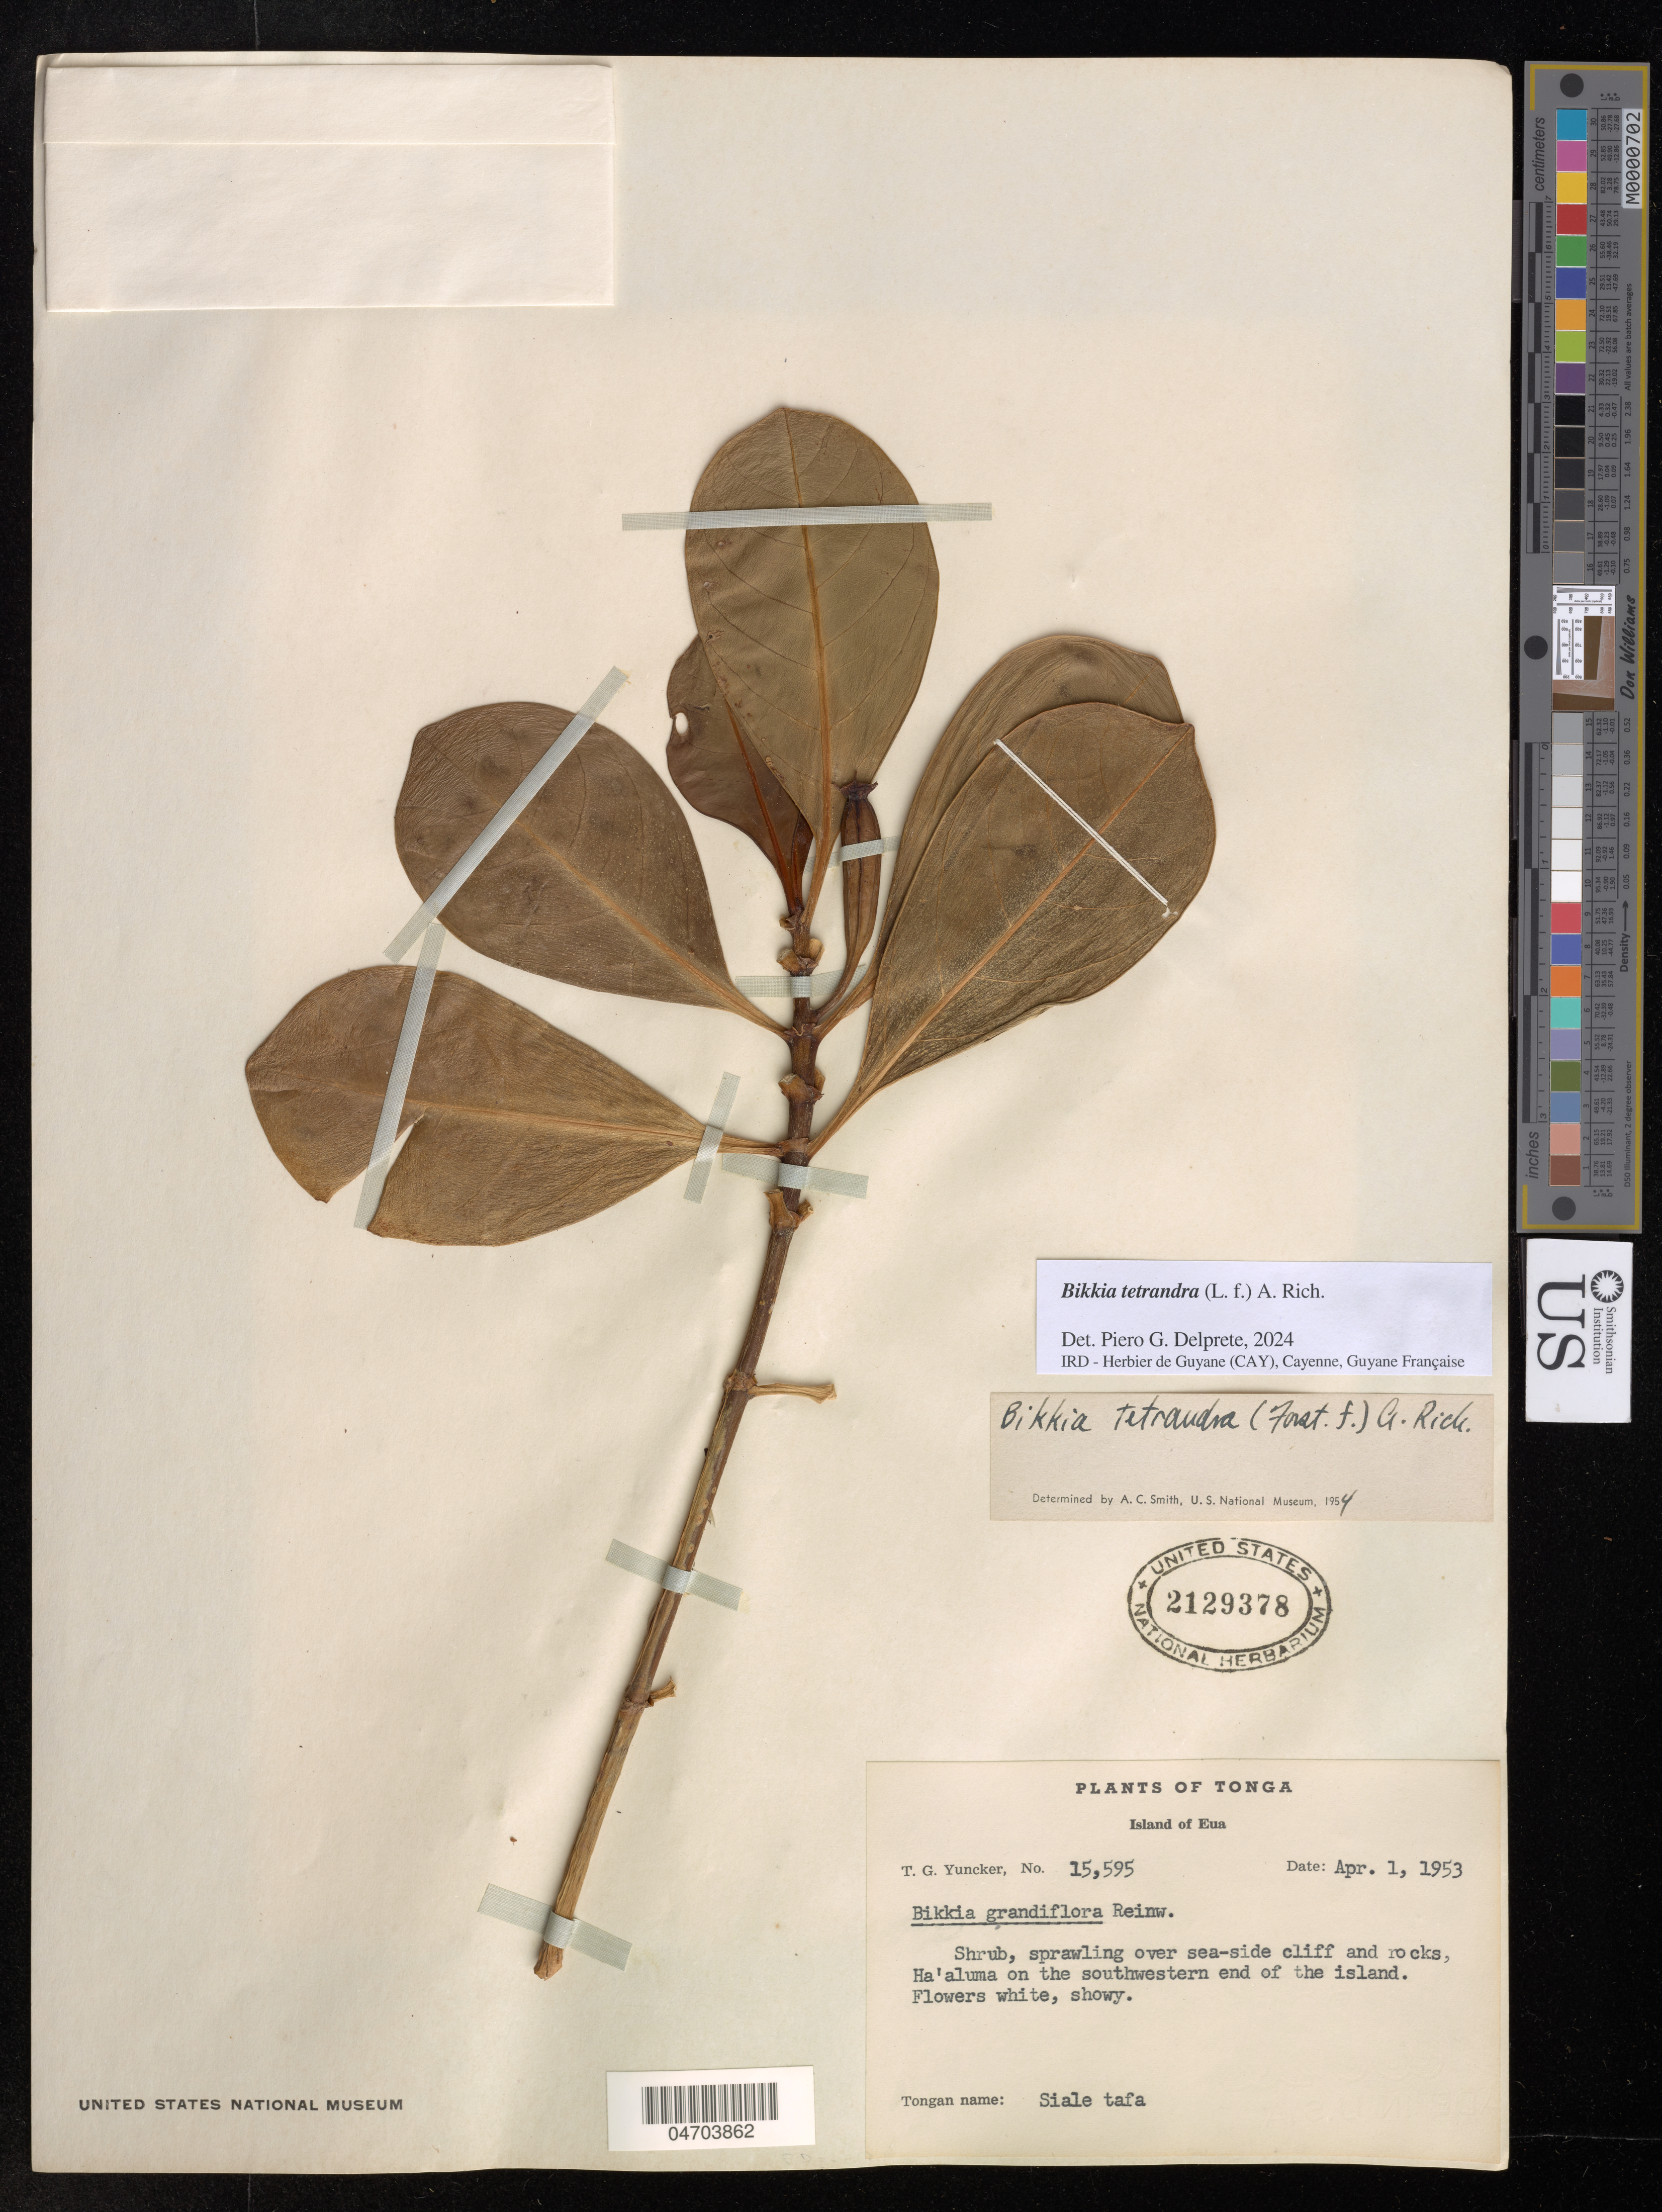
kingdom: Plantae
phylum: Tracheophyta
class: Magnoliopsida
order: Gentianales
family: Rubiaceae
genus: Bikkia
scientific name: Bikkia tetrandra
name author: (L. f.) A. Rich.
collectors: T. Yuncker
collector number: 15959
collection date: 1953-04-01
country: Tonga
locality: Island of Eua. Ha'aluma on the southwestern end of the island.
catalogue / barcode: US 2129378